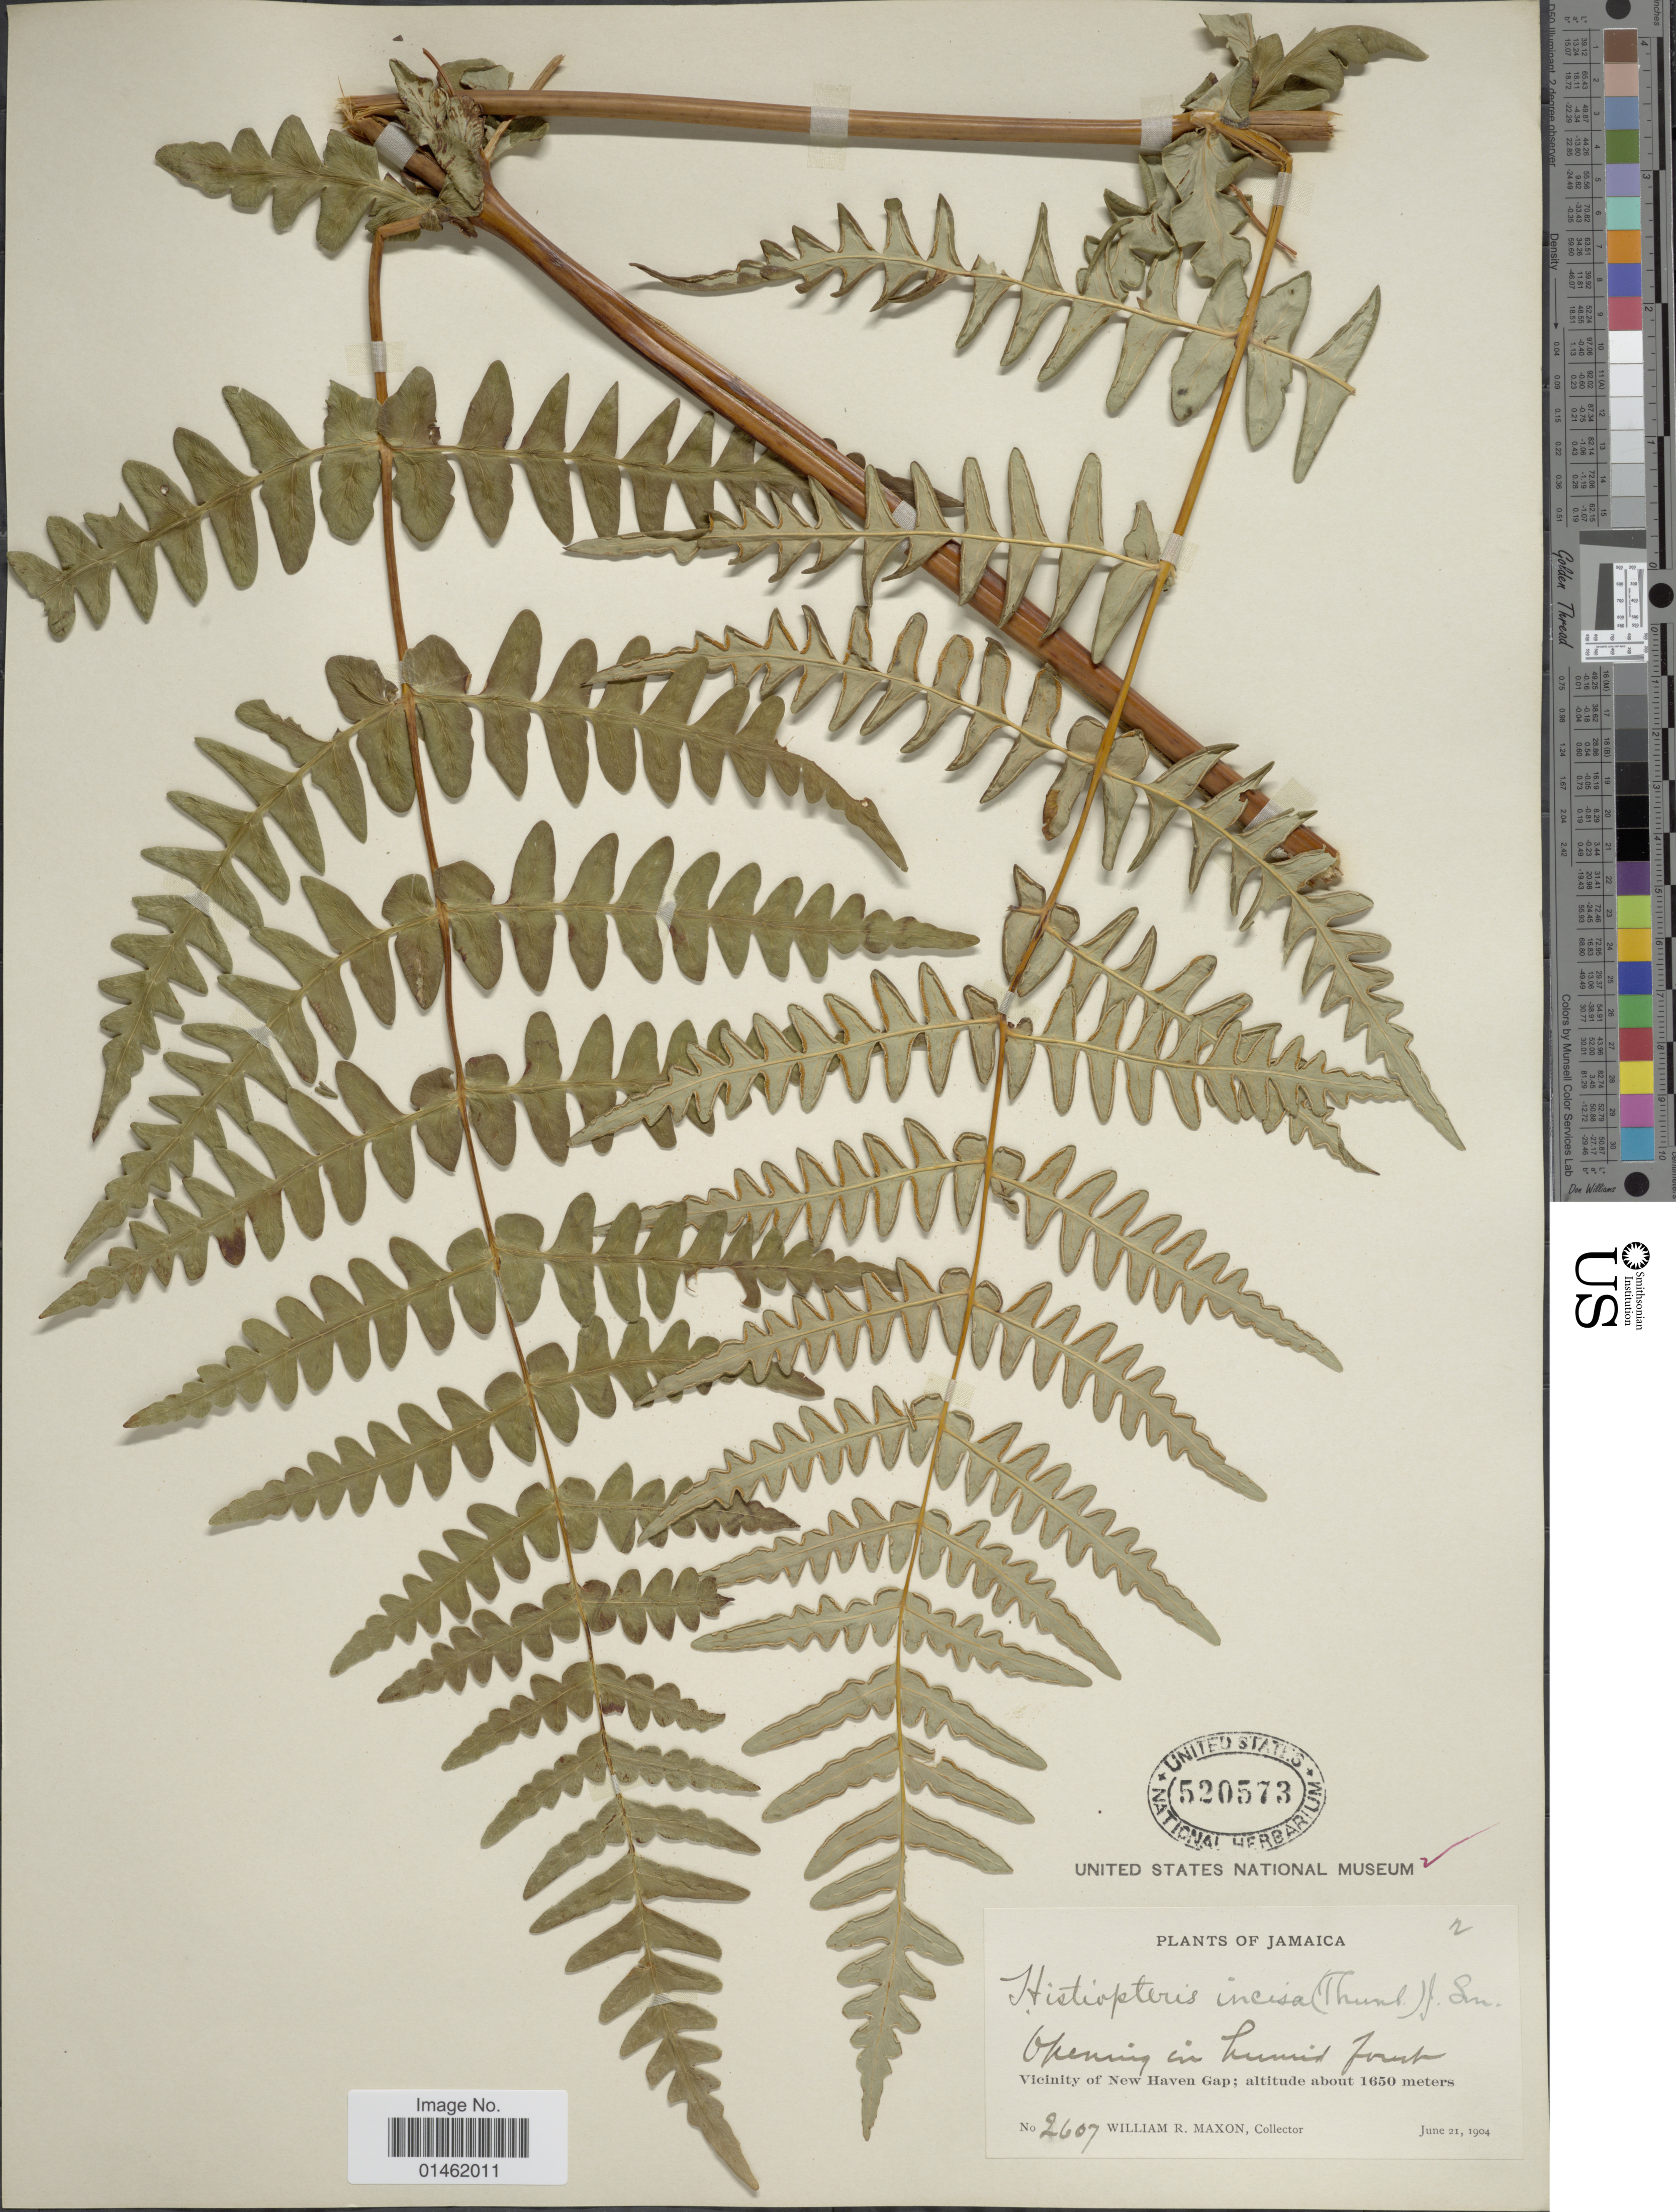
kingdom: Plantae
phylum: Tracheophyta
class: Polypodiopsida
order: Polypodiales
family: Dennstaedtiaceae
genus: Histiopteris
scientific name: Histiopteris incisa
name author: (Thunb.) J. Sm.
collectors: W. R. Maxon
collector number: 2607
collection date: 1904-06-21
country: Jamaica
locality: Viciinity of New Haven Gap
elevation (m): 1650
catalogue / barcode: US 520573